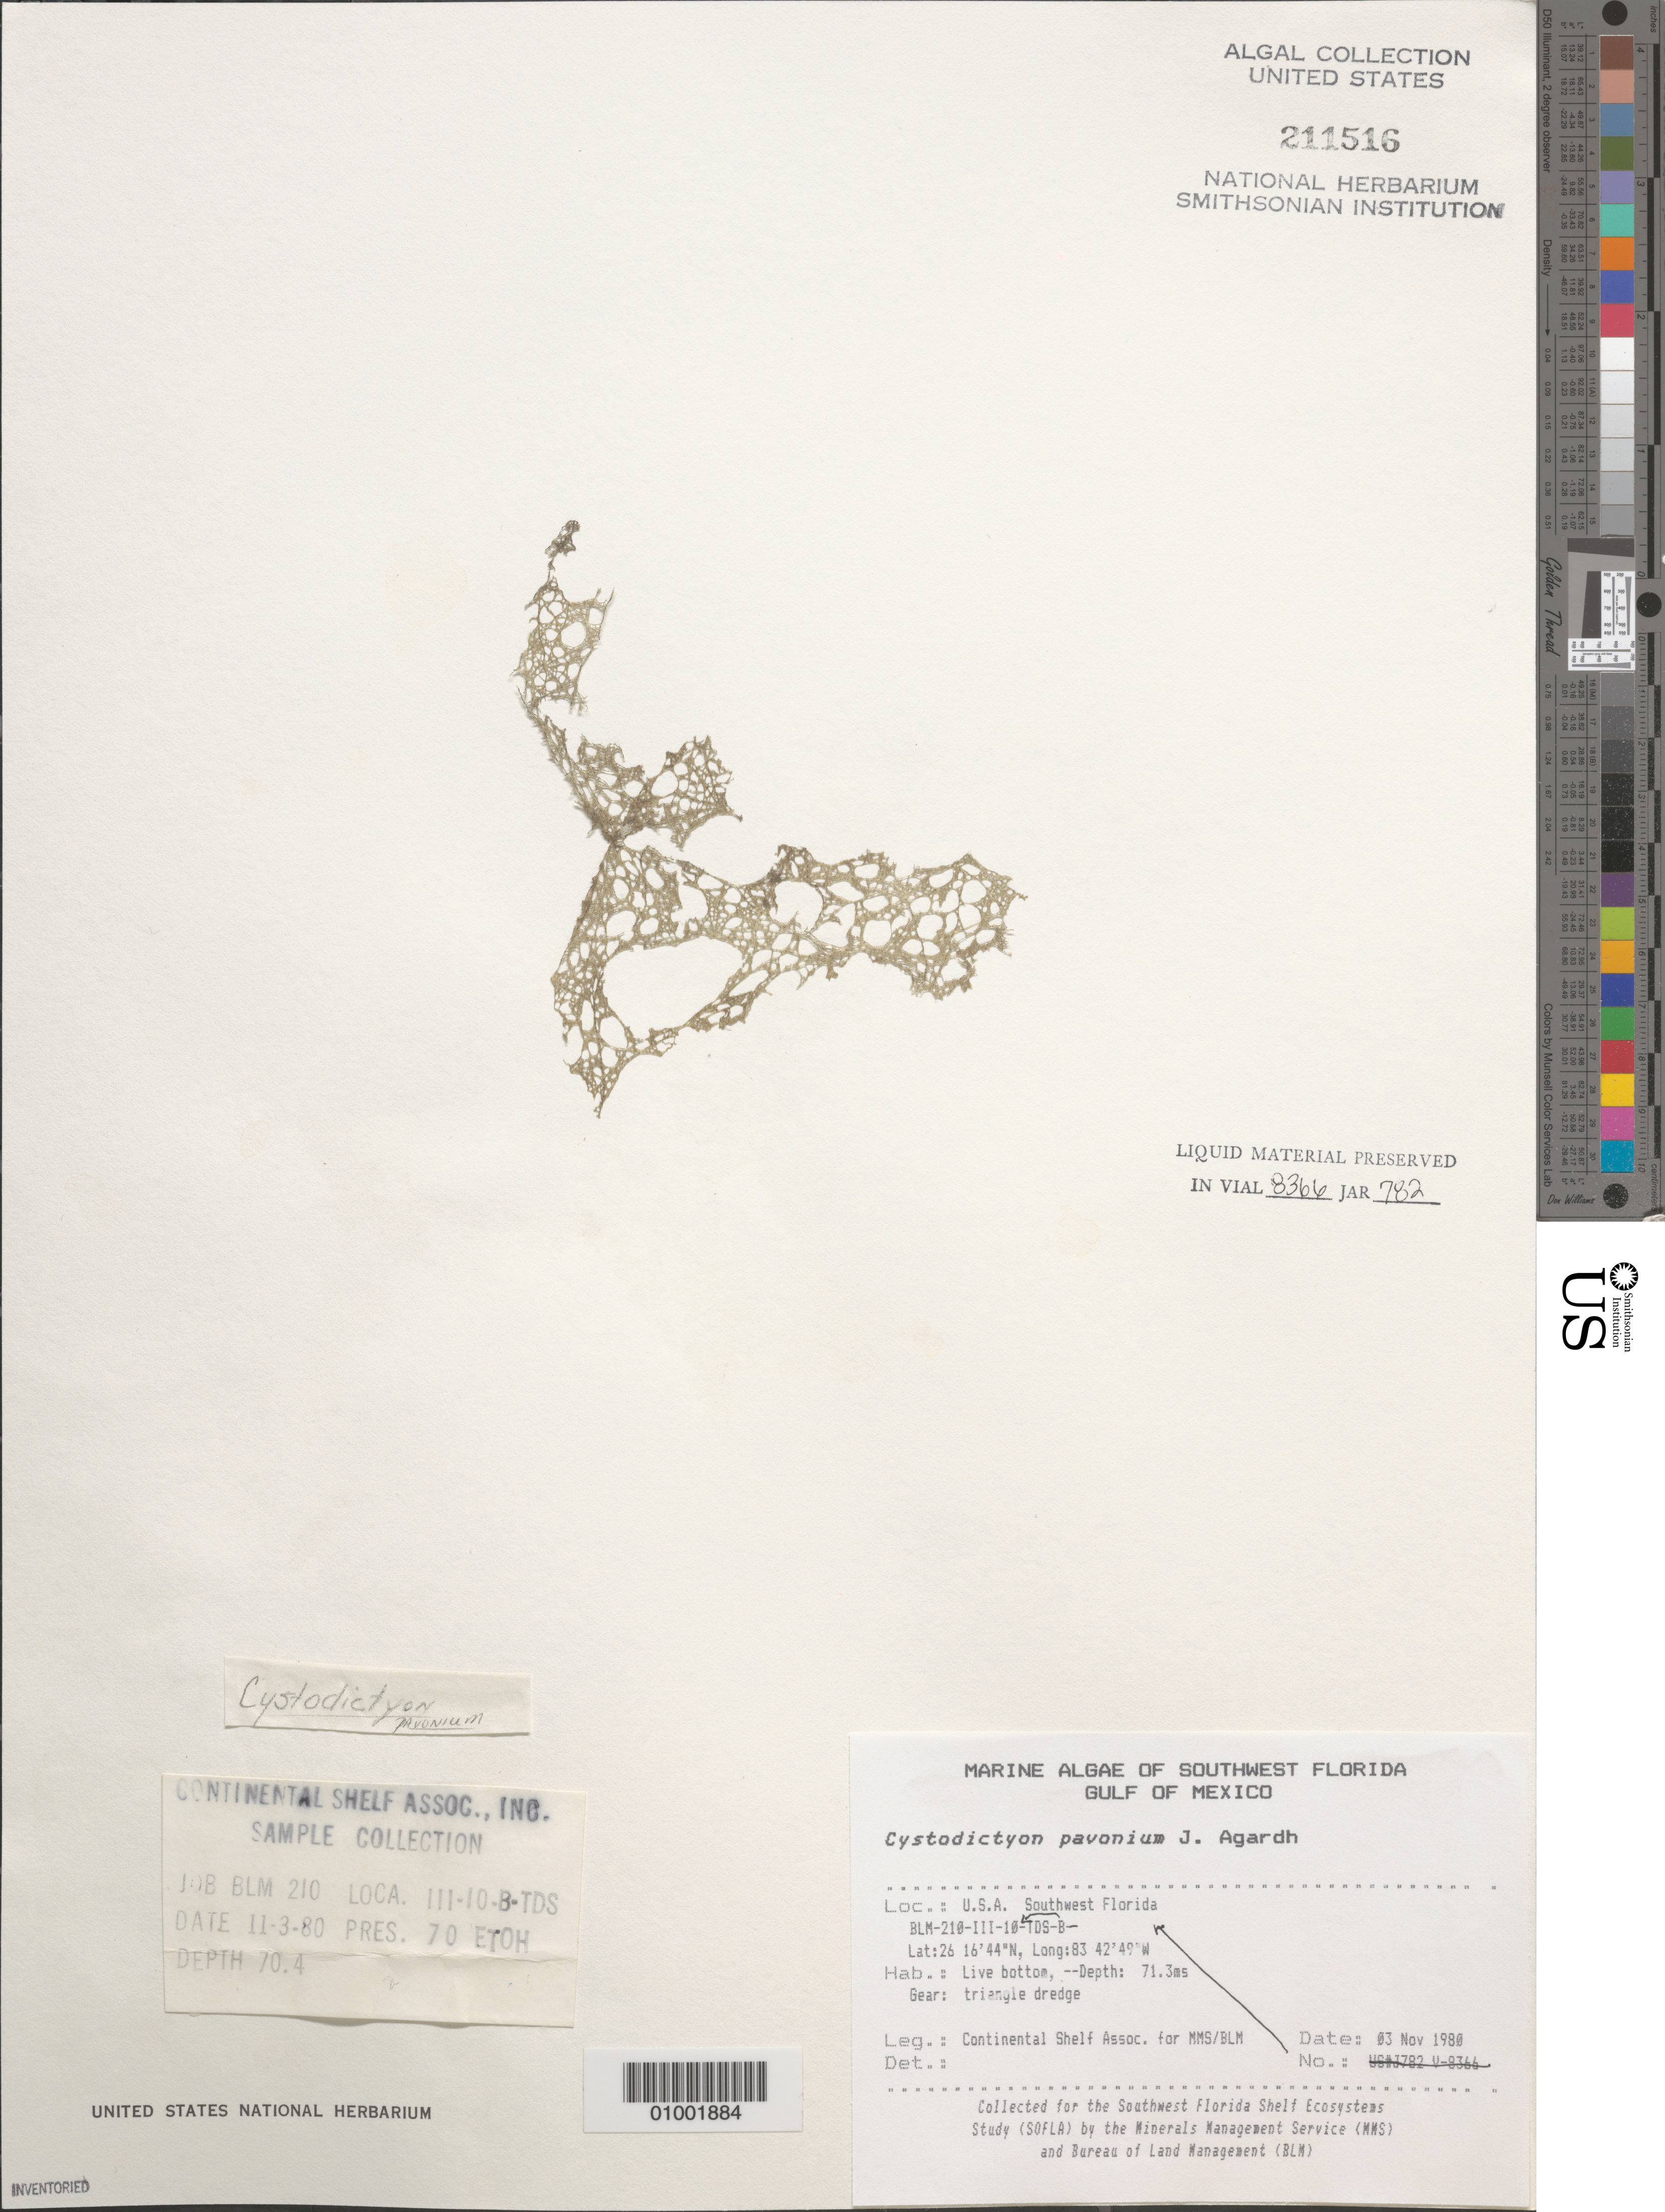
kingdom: Plantae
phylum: Chlorophyta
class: Ulvophyceae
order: Cladophorales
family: Anadyomenaceae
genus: Anadyomene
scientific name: Anadyomene pavonina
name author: (J. Agardh) J. Wille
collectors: Continental Shelf Associates for the MMS/BLM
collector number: BLM-210-III-10-B-TDS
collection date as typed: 03 Nov 1980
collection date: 1980-11-03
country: United States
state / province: Florida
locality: Gulf of Mexico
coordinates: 26 16'44"N, 83 42'49"W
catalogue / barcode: US 211516